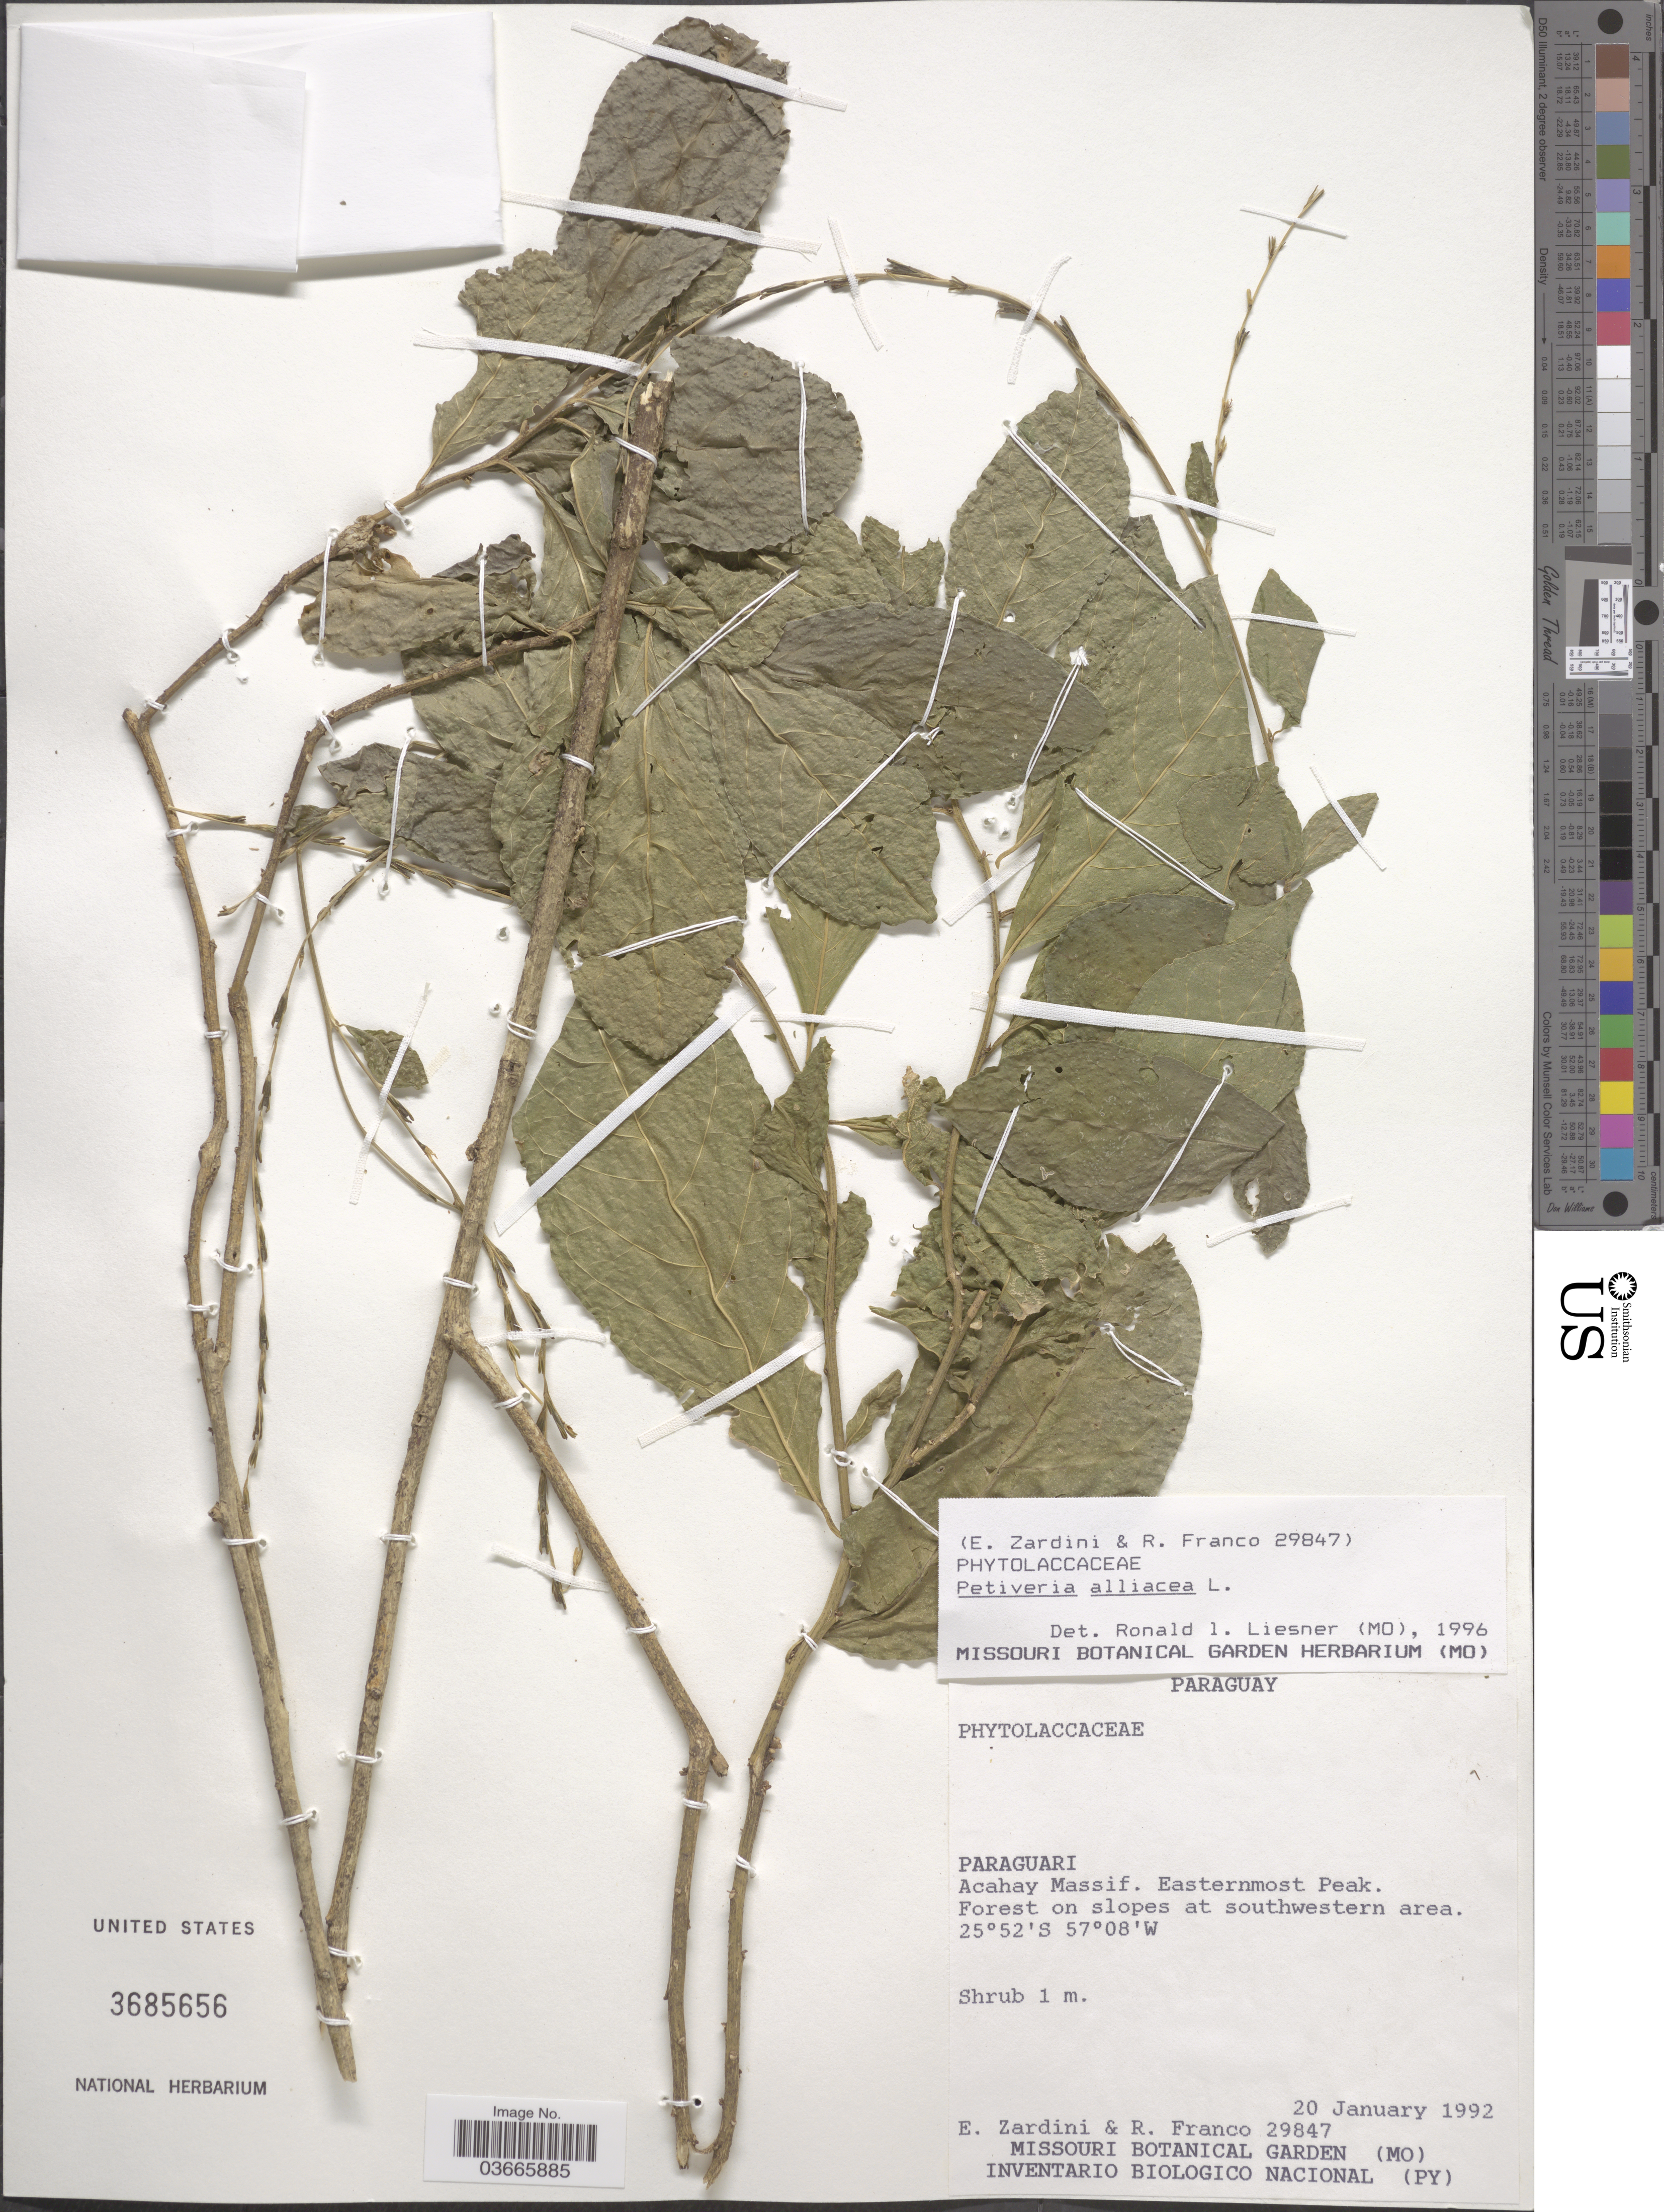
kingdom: Plantae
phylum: Tracheophyta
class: Magnoliopsida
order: Caryophyllales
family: Phytolaccaceae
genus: Petiveria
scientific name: Petiveria alliacea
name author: L.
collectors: E. Zardini & R. Franco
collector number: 29847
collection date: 1992-01-20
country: Paraguay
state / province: Paraguari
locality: Acahay Massif. Easternmost Peak. Forest on slopes at southwestern area.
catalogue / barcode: US 3685656